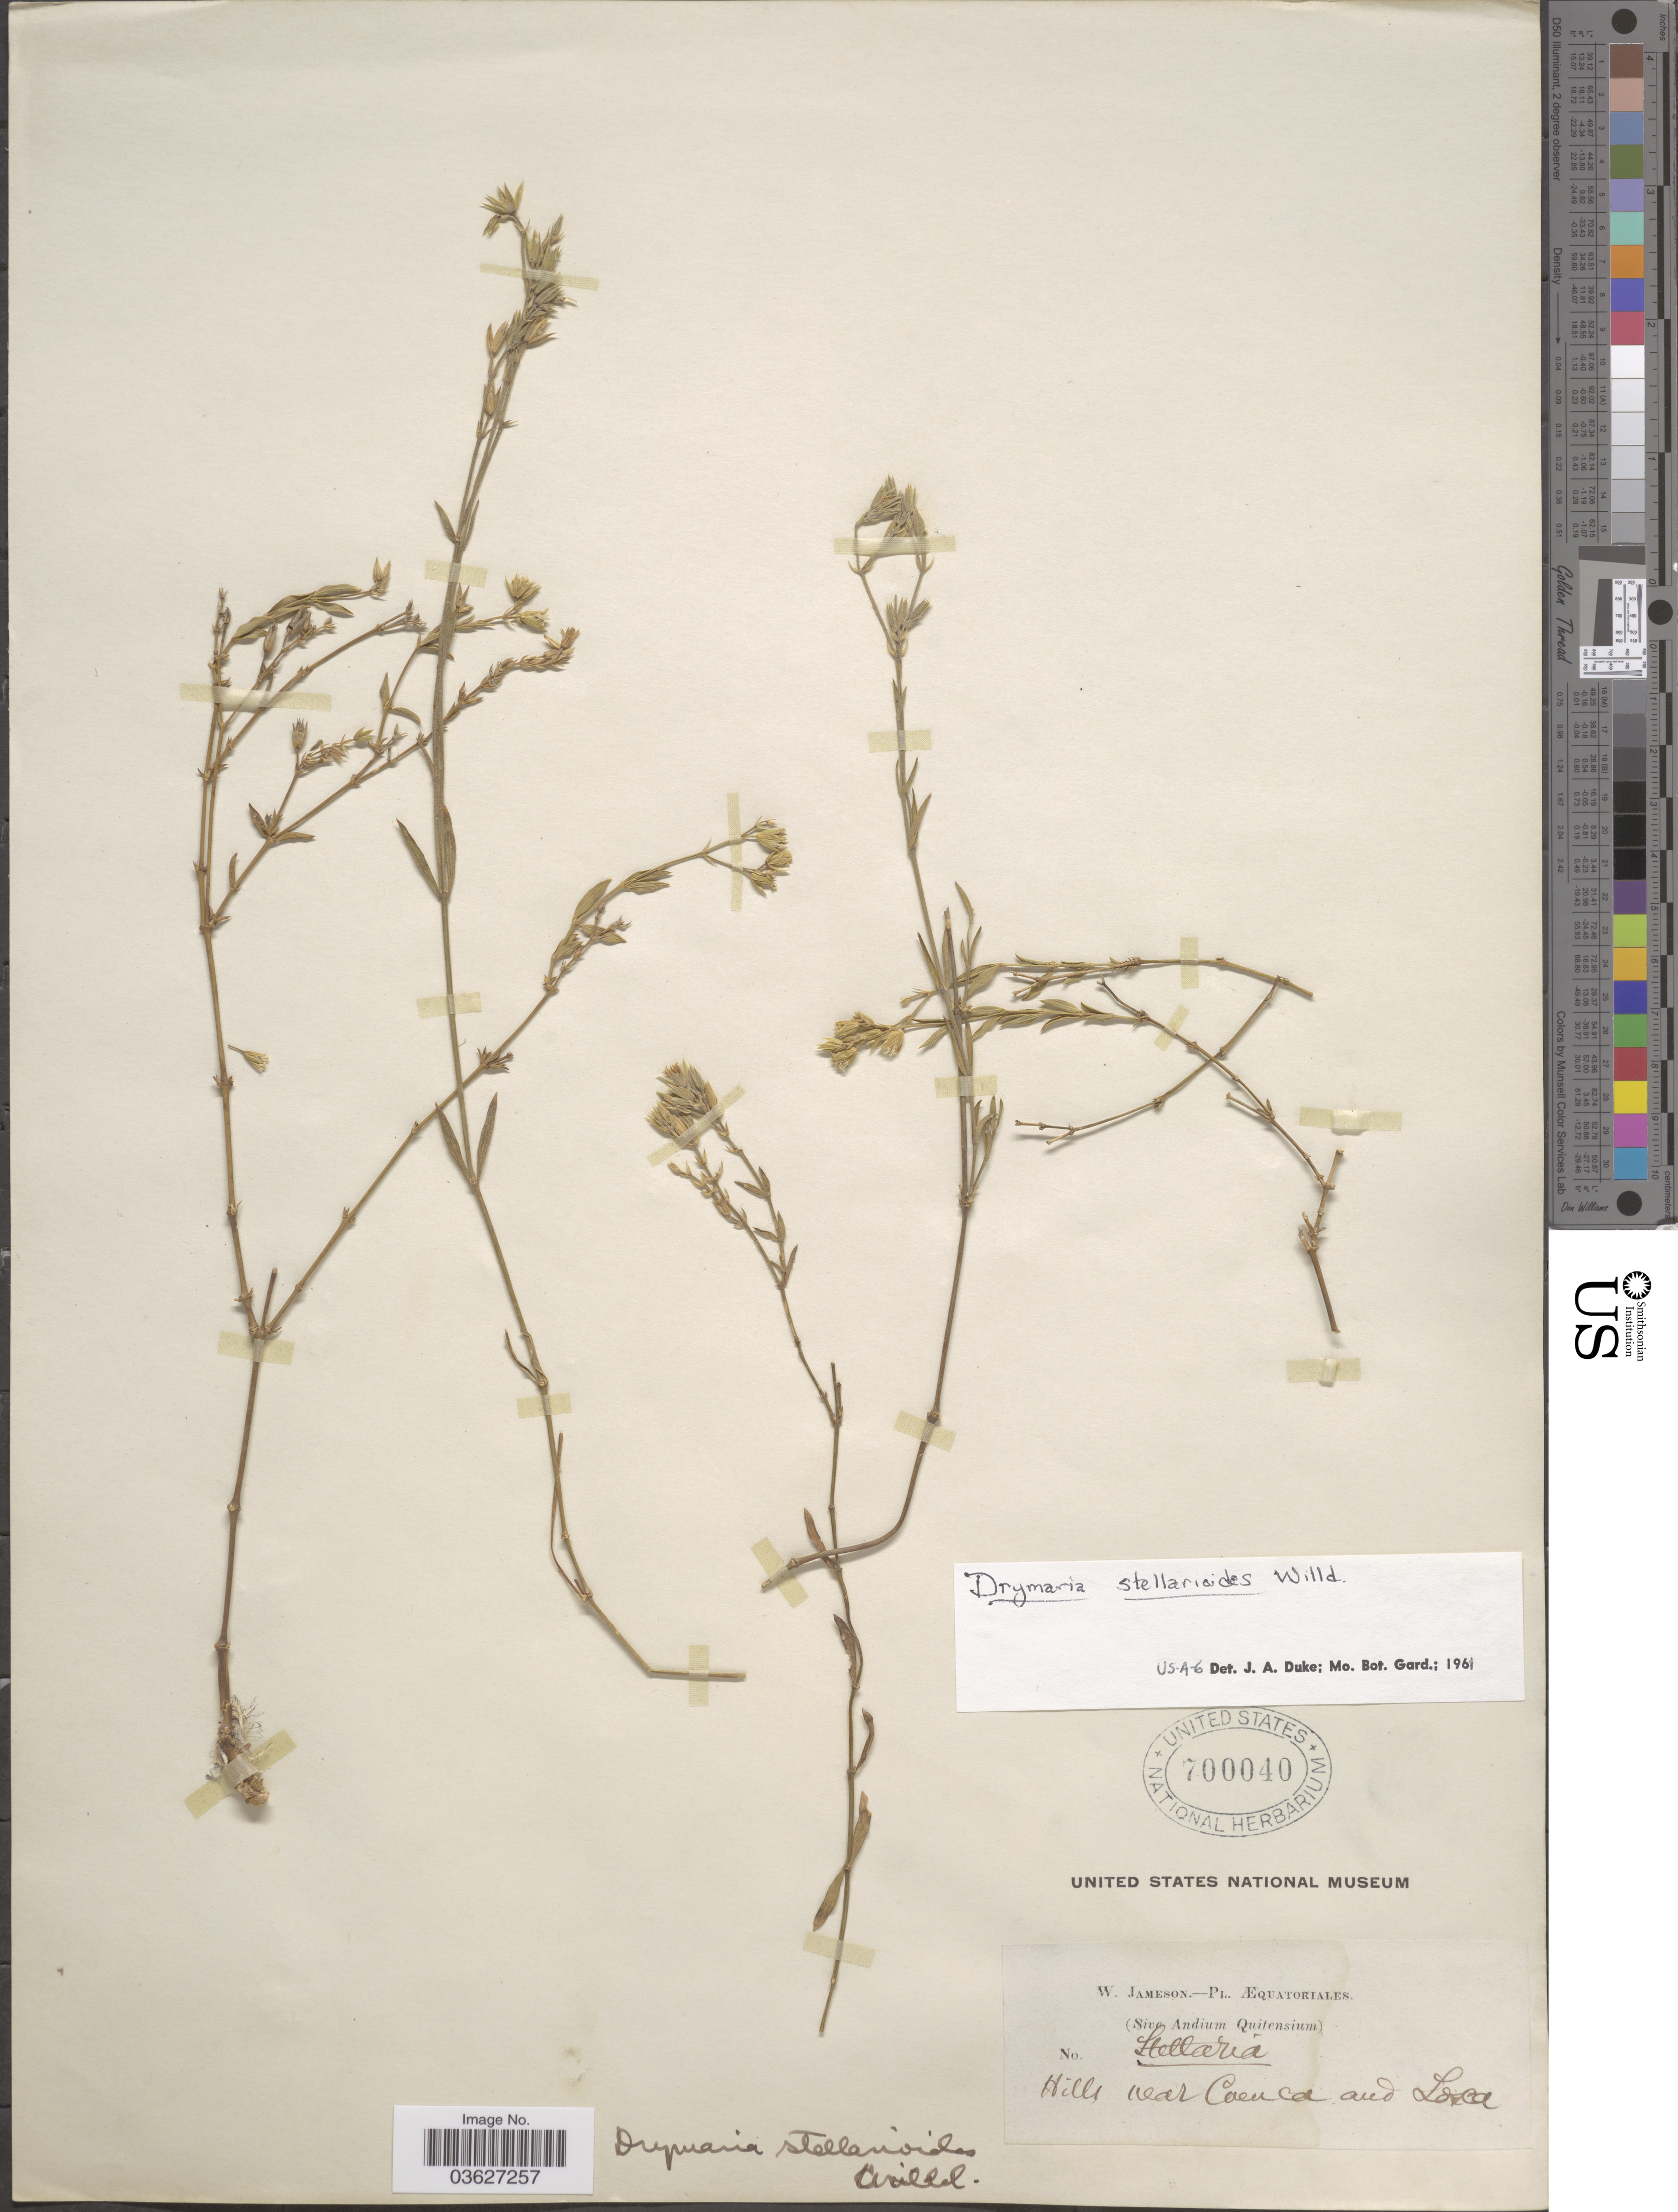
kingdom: Plantae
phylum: Tracheophyta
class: Magnoliopsida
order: Caryophyllales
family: Caryophyllaceae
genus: Drymaria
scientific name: Drymaria stellarioides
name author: (Schult.) Willd.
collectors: W. Jameson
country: Ecuador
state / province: Loja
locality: Hills near Cuenca and Loja.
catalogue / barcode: US 700040